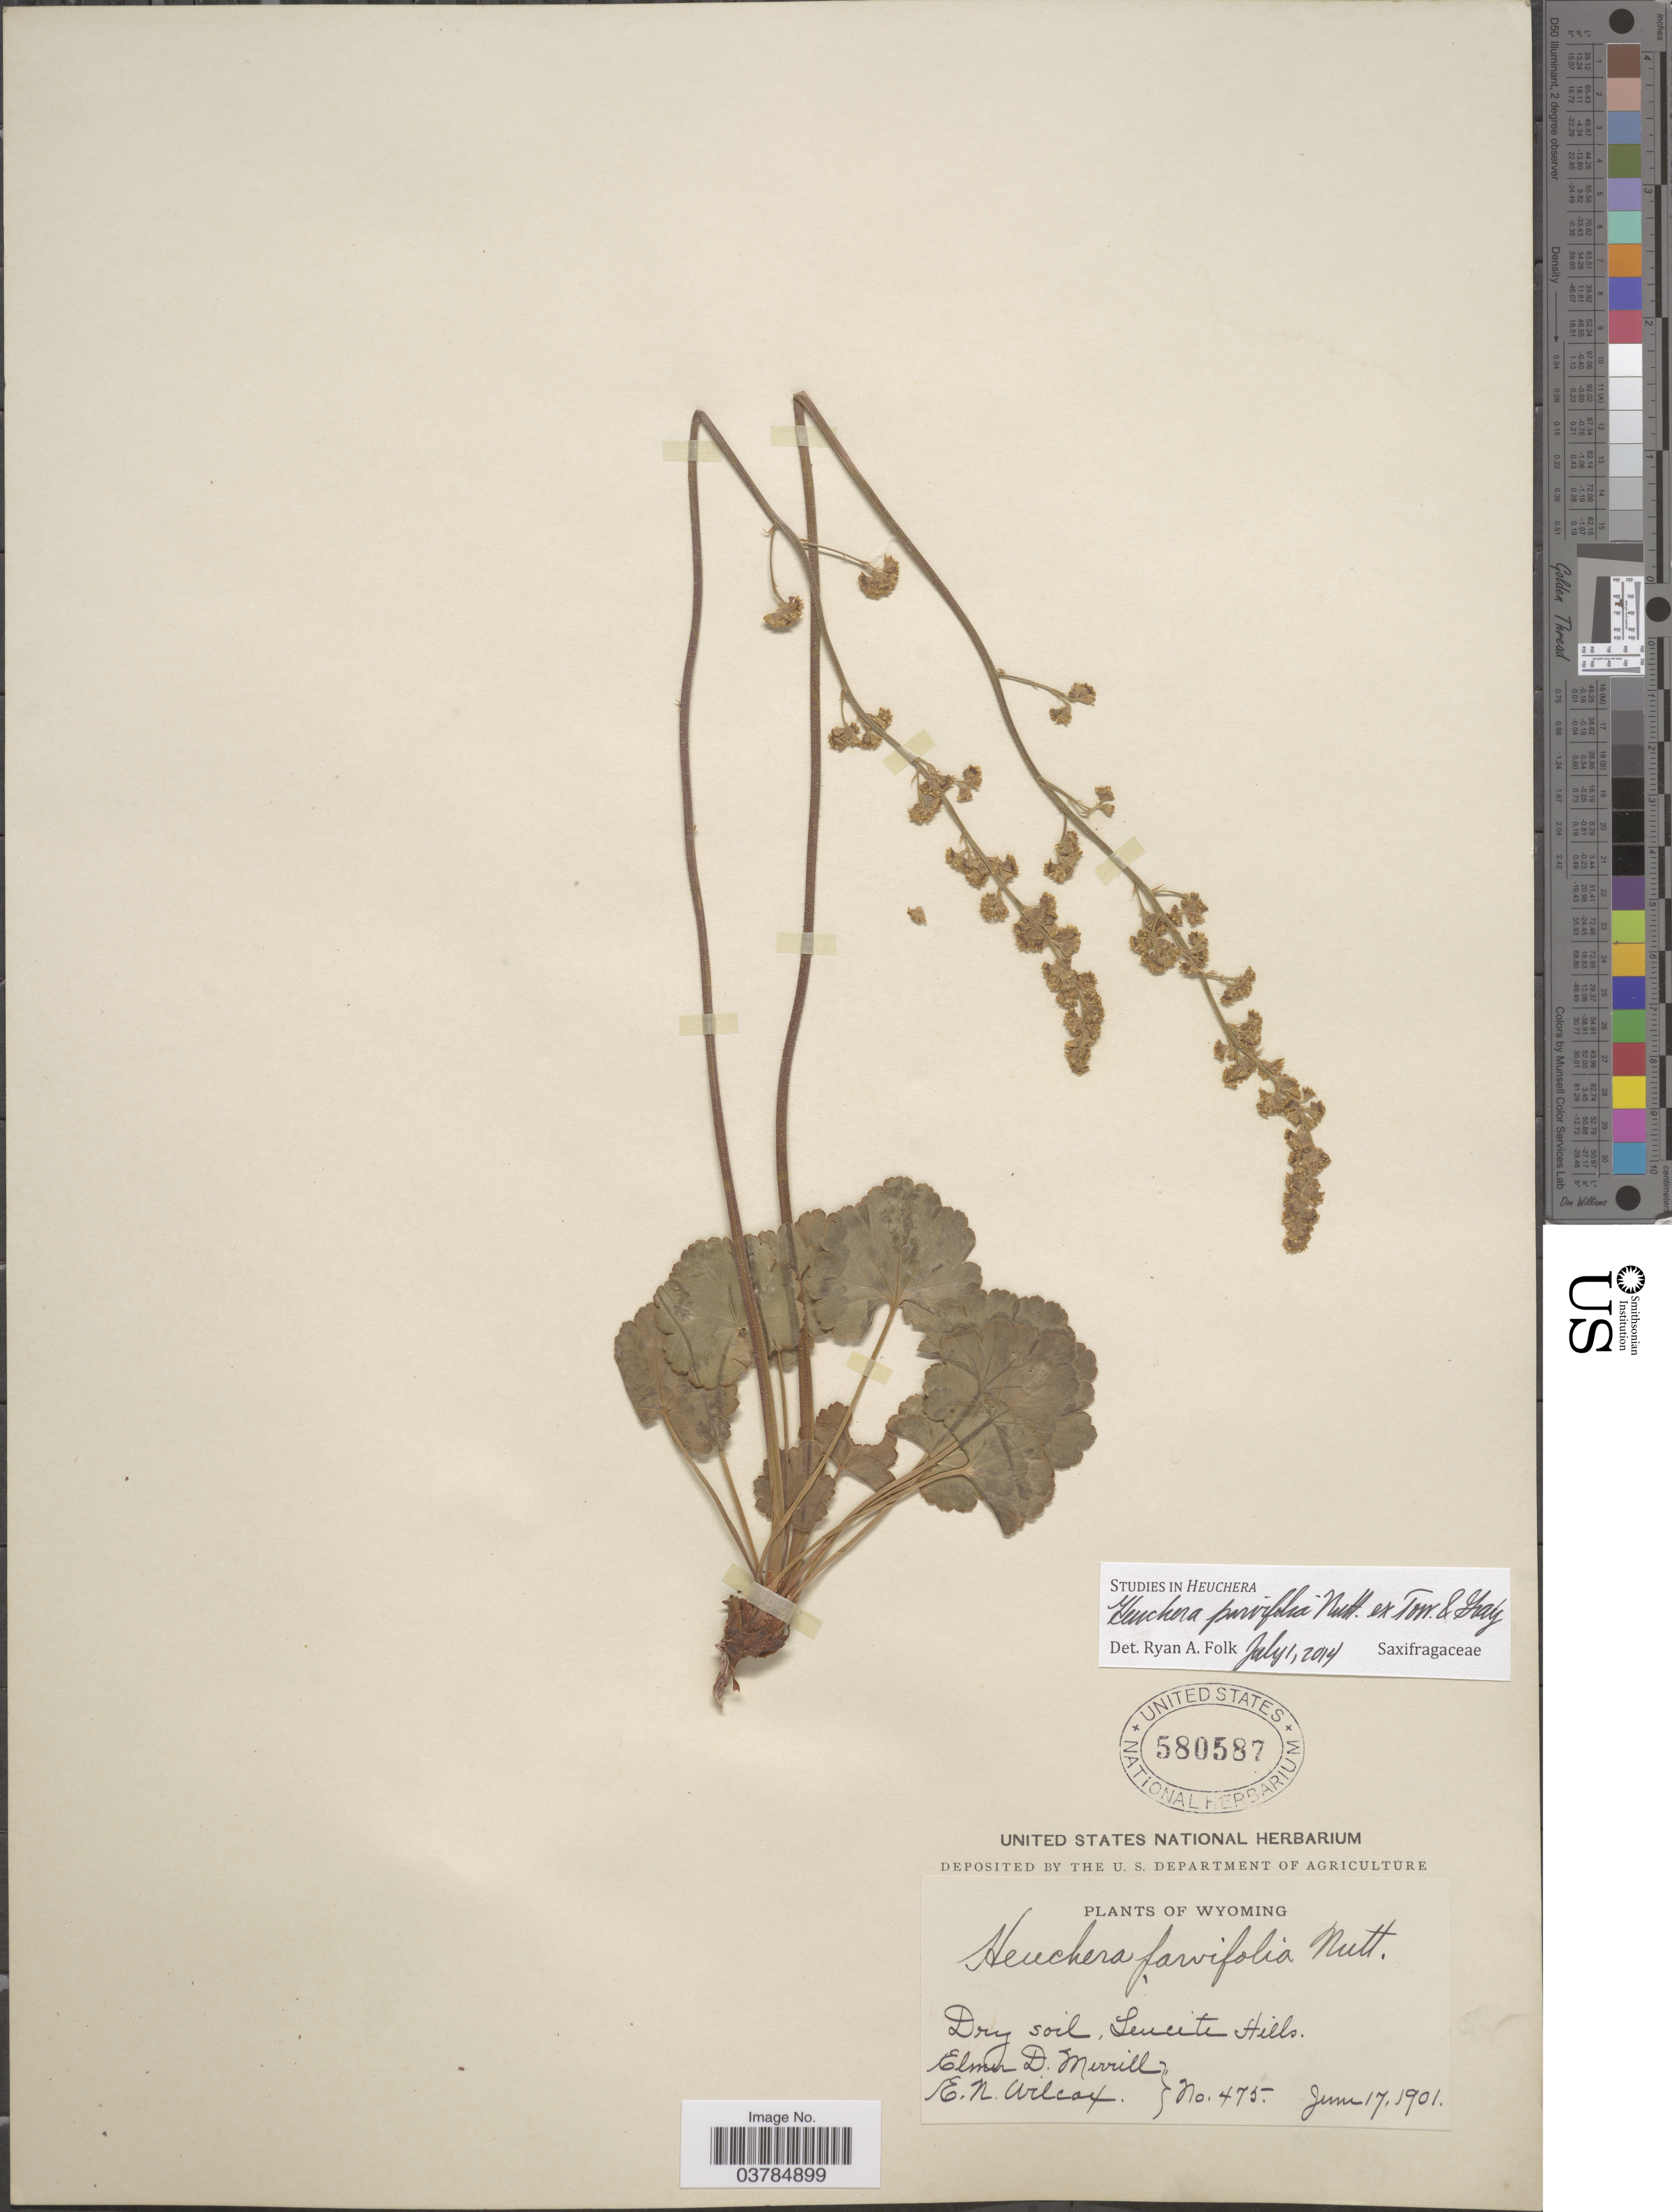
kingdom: Plantae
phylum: Tracheophyta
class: Magnoliopsida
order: Saxifragales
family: Saxifragaceae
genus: Heuchera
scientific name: Heuchera parvifolia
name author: Nutt.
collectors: E. D. Merrill & E. Wilcox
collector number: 475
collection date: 1901-06-17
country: United States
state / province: Wyoming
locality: Dry soil, Leucite Hills.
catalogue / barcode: US 580587